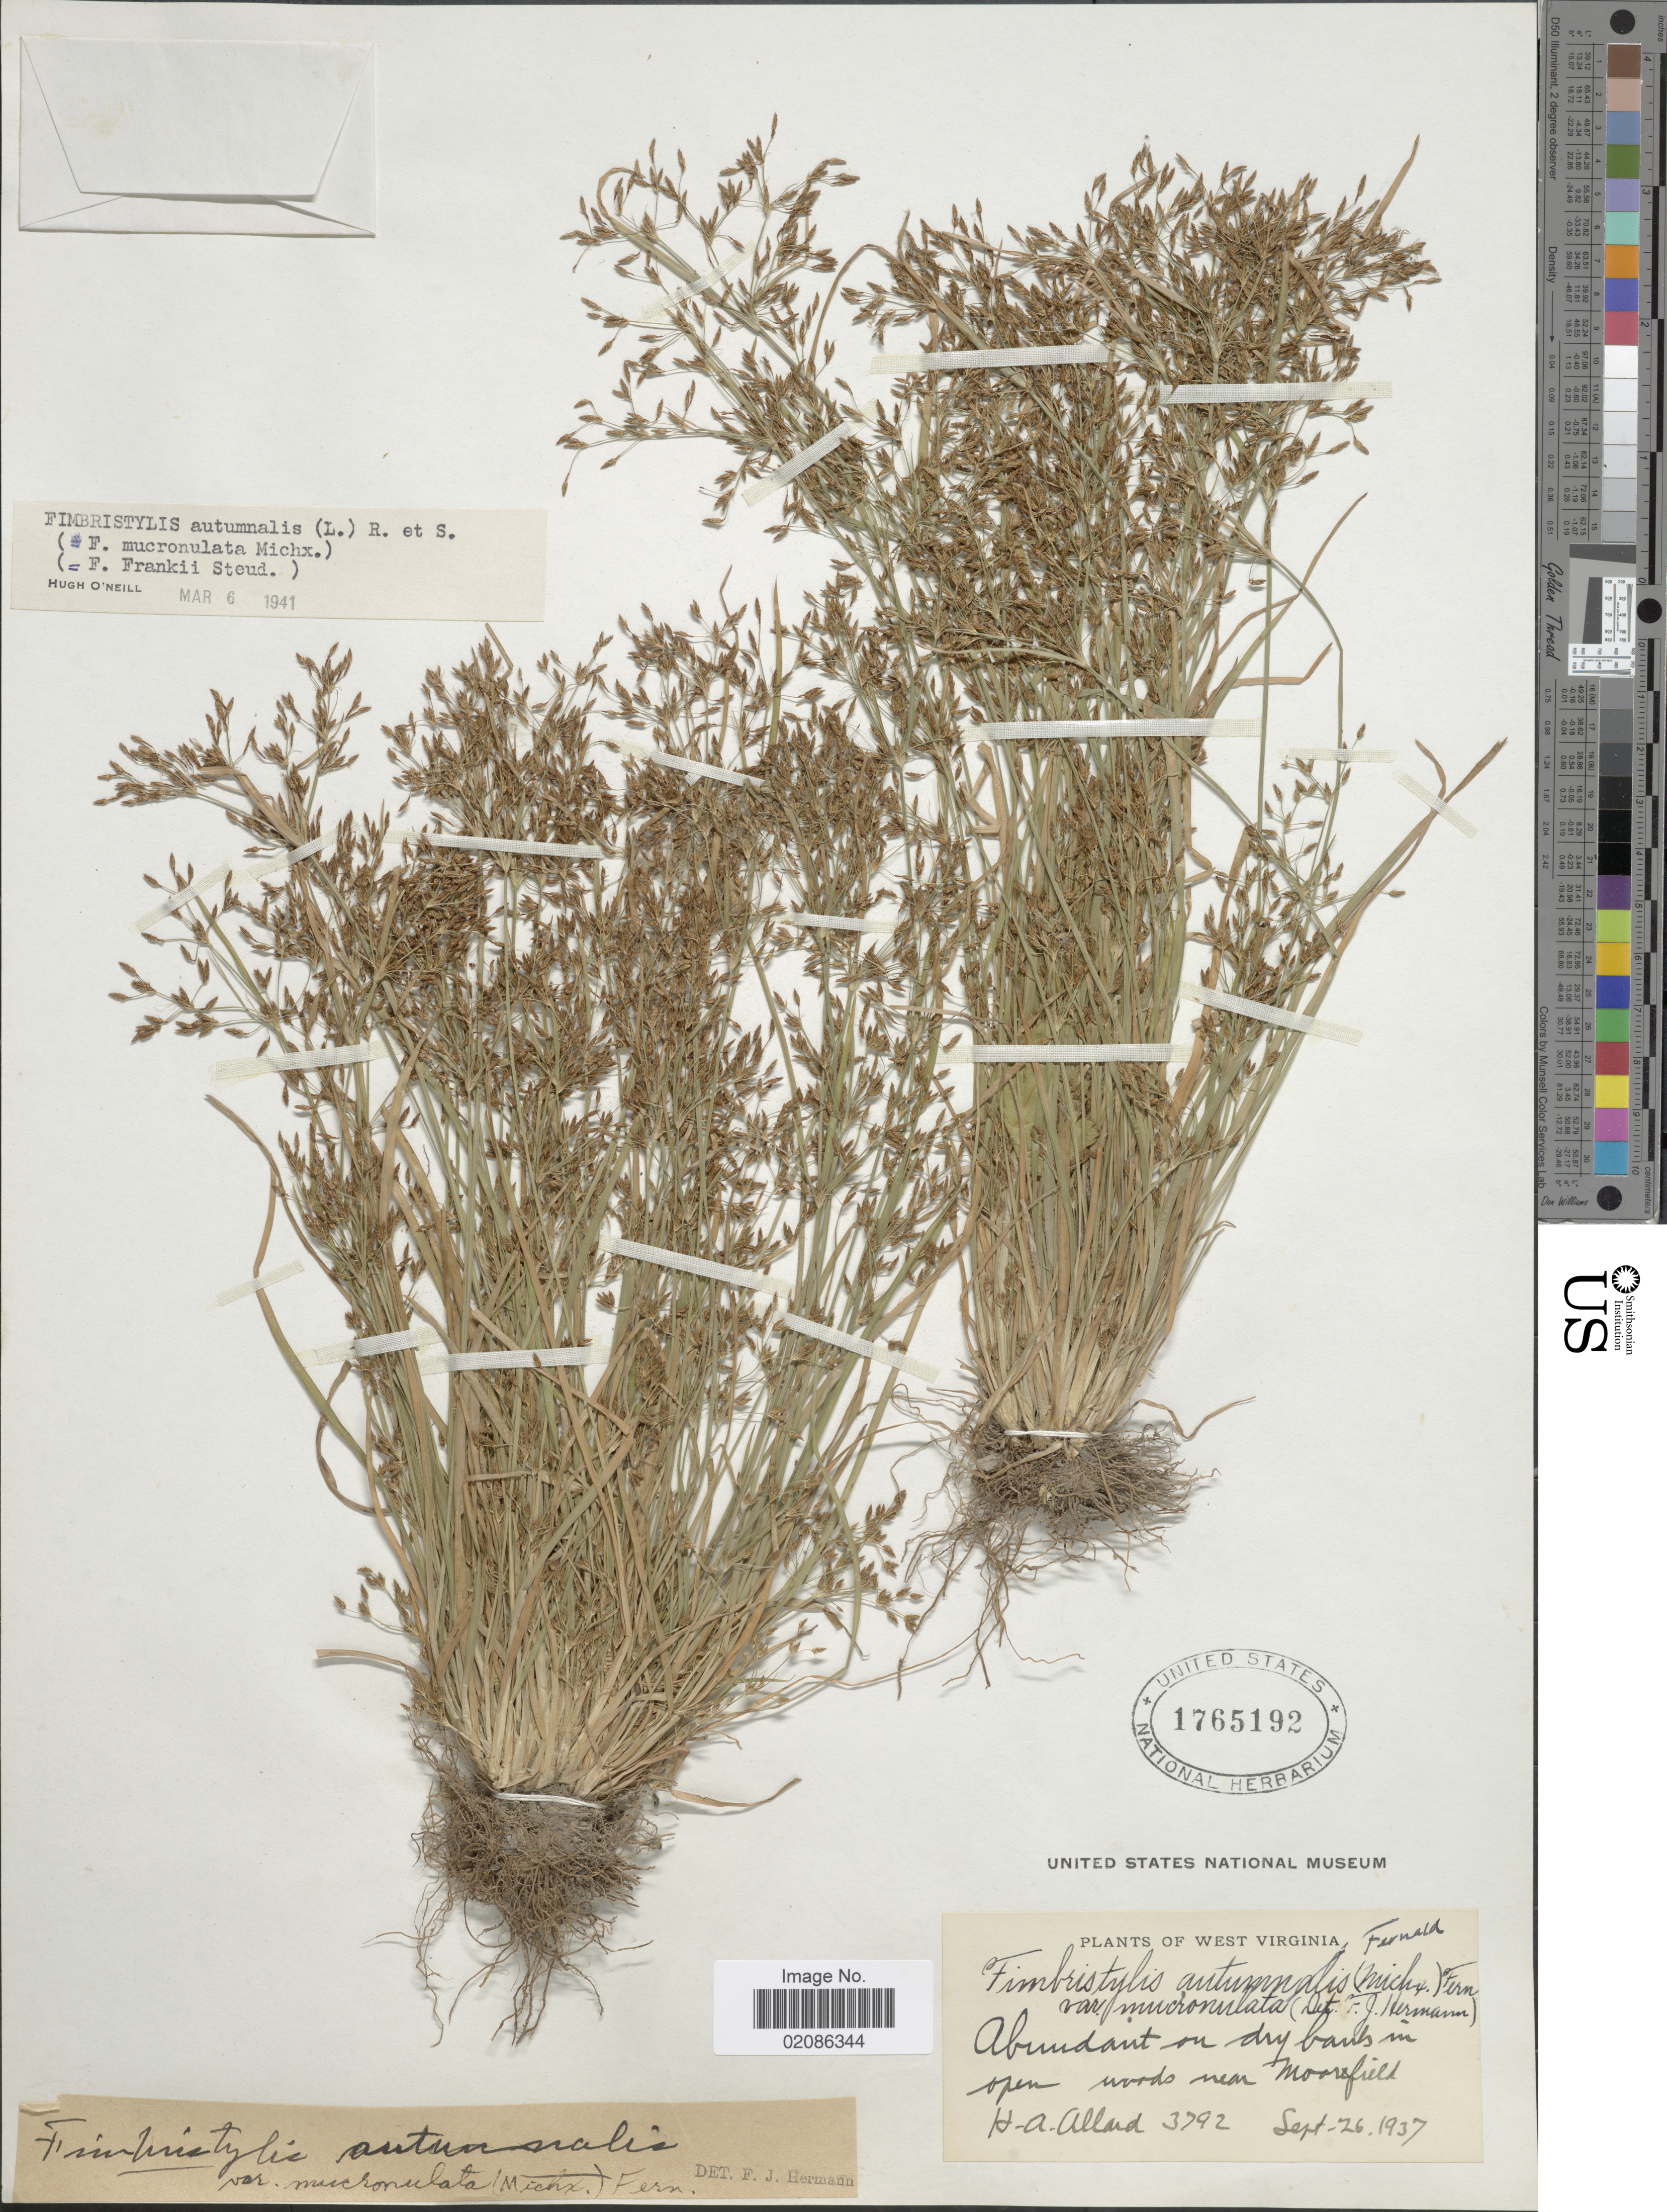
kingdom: Plantae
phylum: Tracheophyta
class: Liliopsida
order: Poales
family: Cyperaceae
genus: Fimbristylis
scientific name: Fimbristylis autumnalis (L.) Roem. & Schult.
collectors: H. A. Allard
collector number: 3792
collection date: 1937-09-26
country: United States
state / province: West Virginia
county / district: Hardy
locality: Abundant on dry bank in open woods near Moorefield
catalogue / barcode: US 1765192